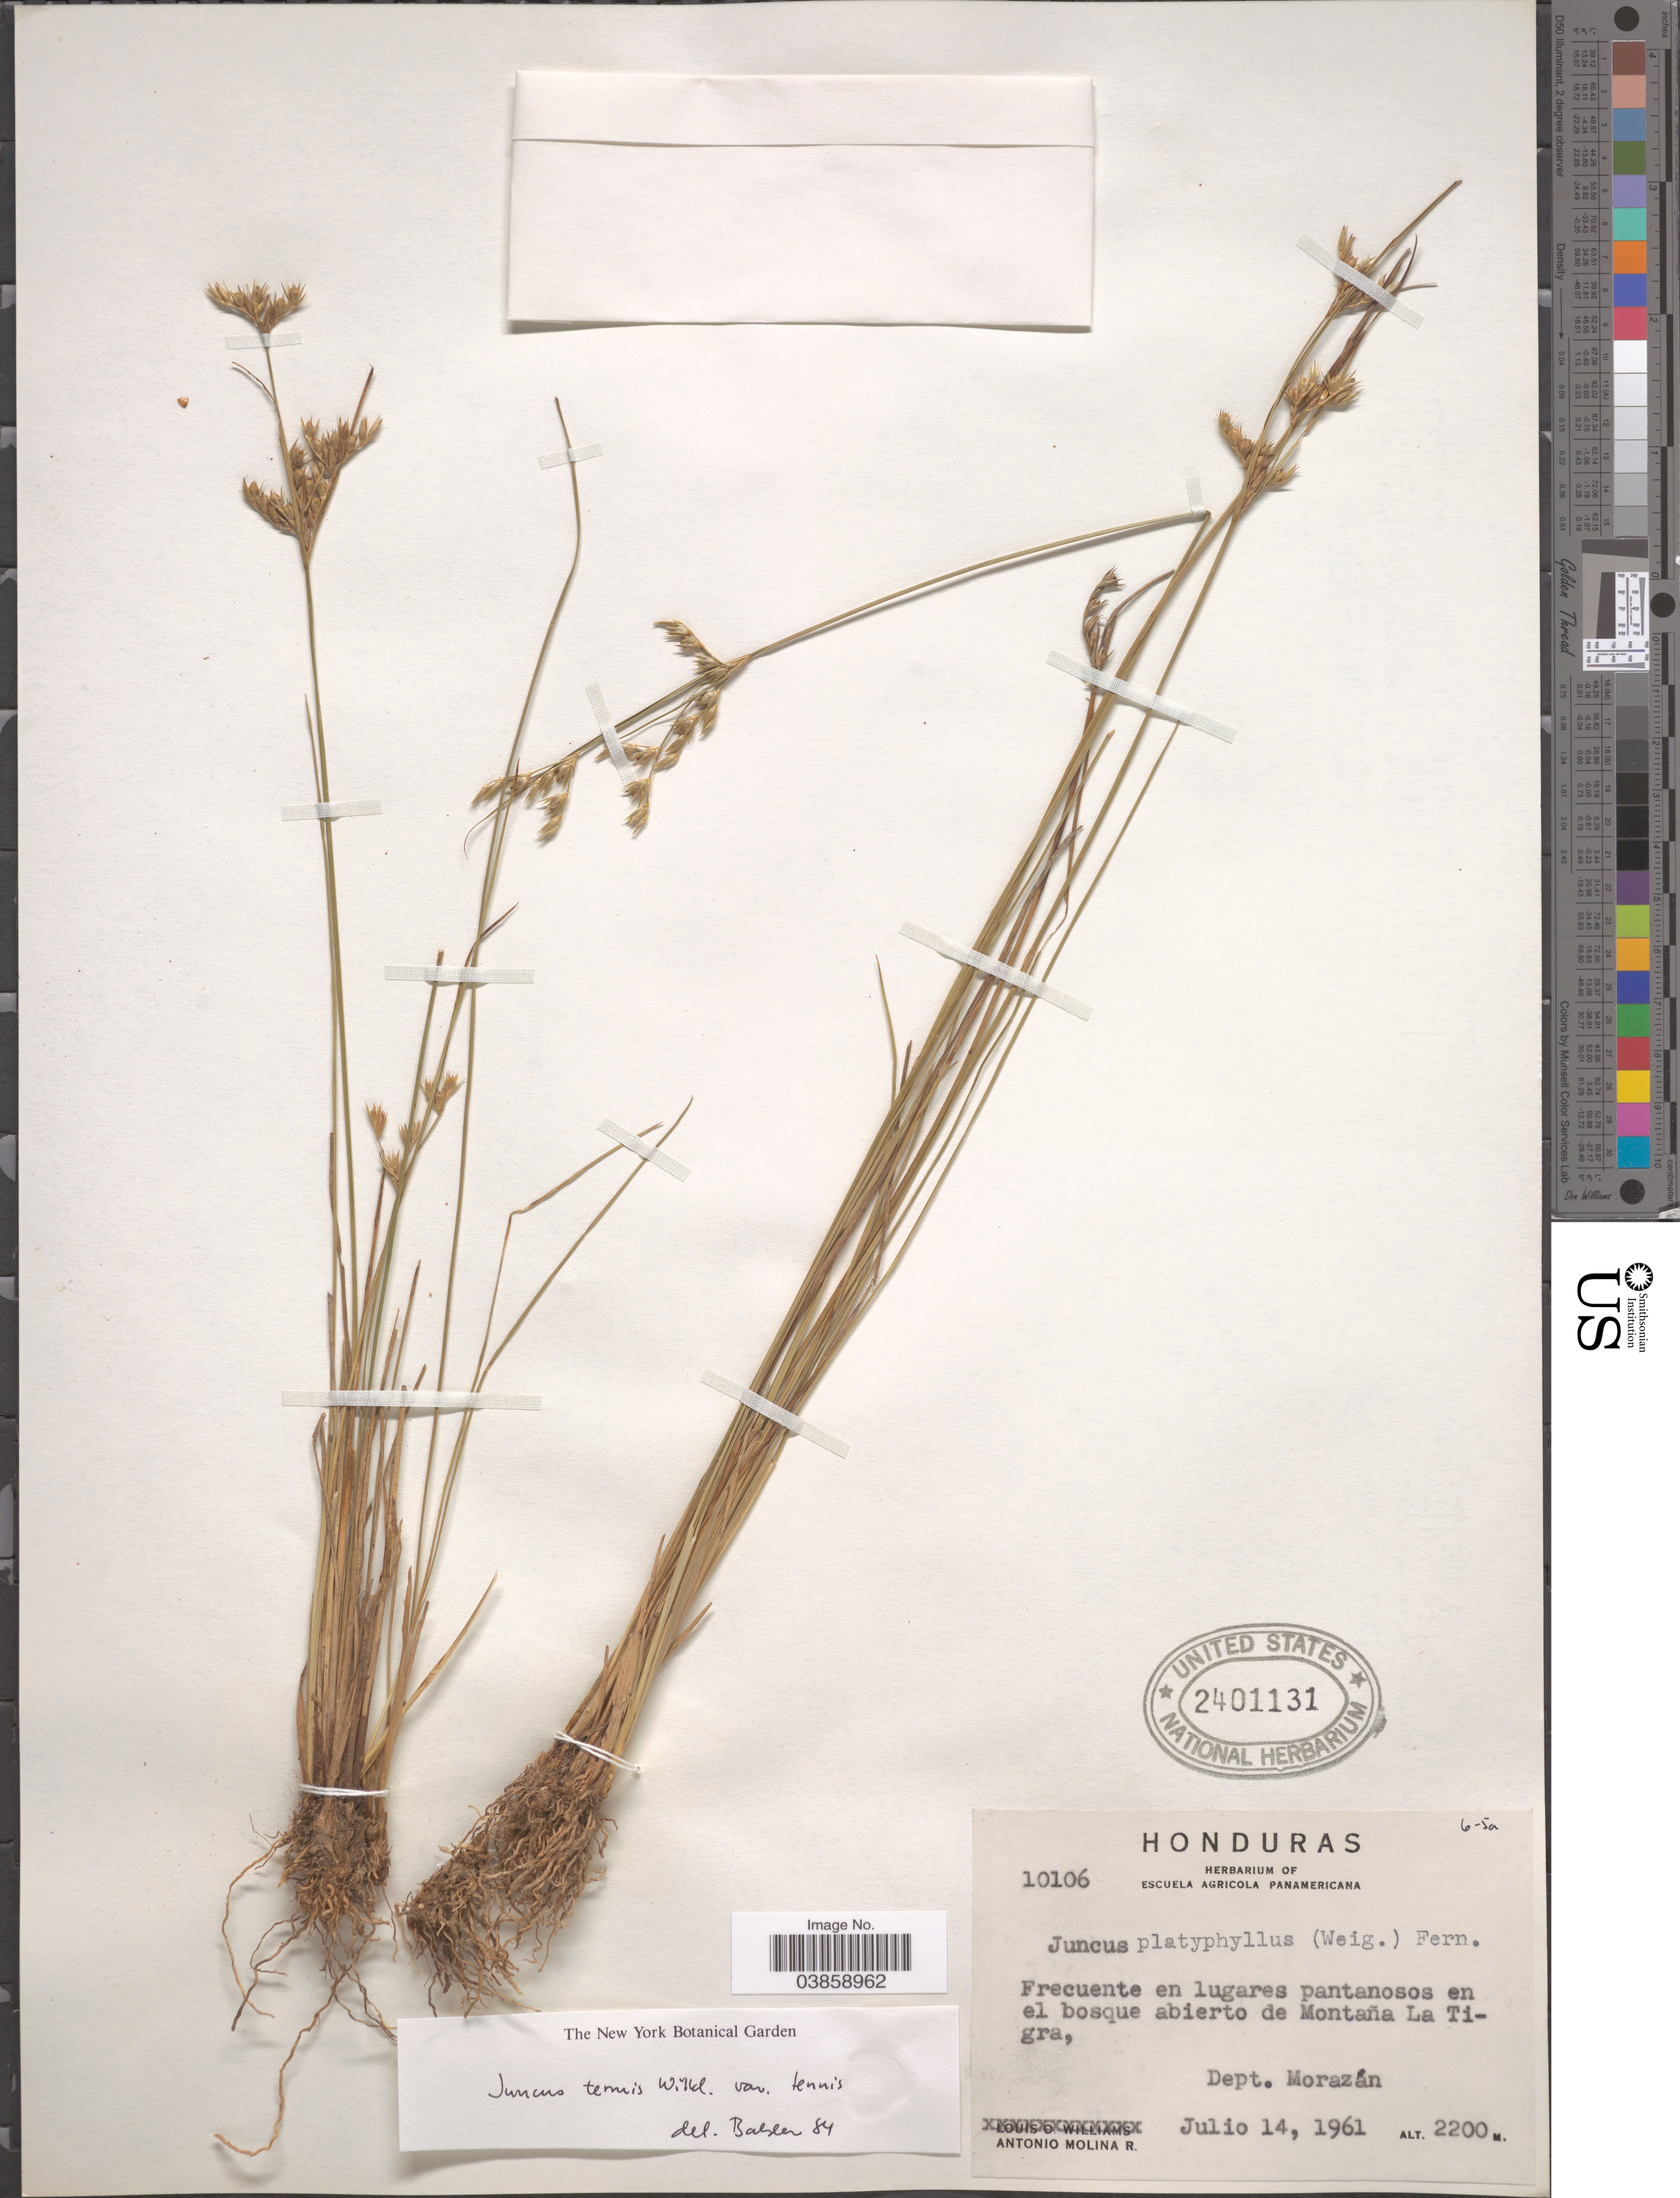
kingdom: Plantae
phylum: Tracheophyta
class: Liliopsida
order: Poales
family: Juncaceae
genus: Juncus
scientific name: Juncus tenuis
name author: Willd.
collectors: A. Molina R.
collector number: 10106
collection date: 1961-07-14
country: Honduras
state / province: Fco. Morazán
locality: En el bosque abierto de Montaña La Tigra, Dept. Morazañ.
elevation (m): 2200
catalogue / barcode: US 2401131